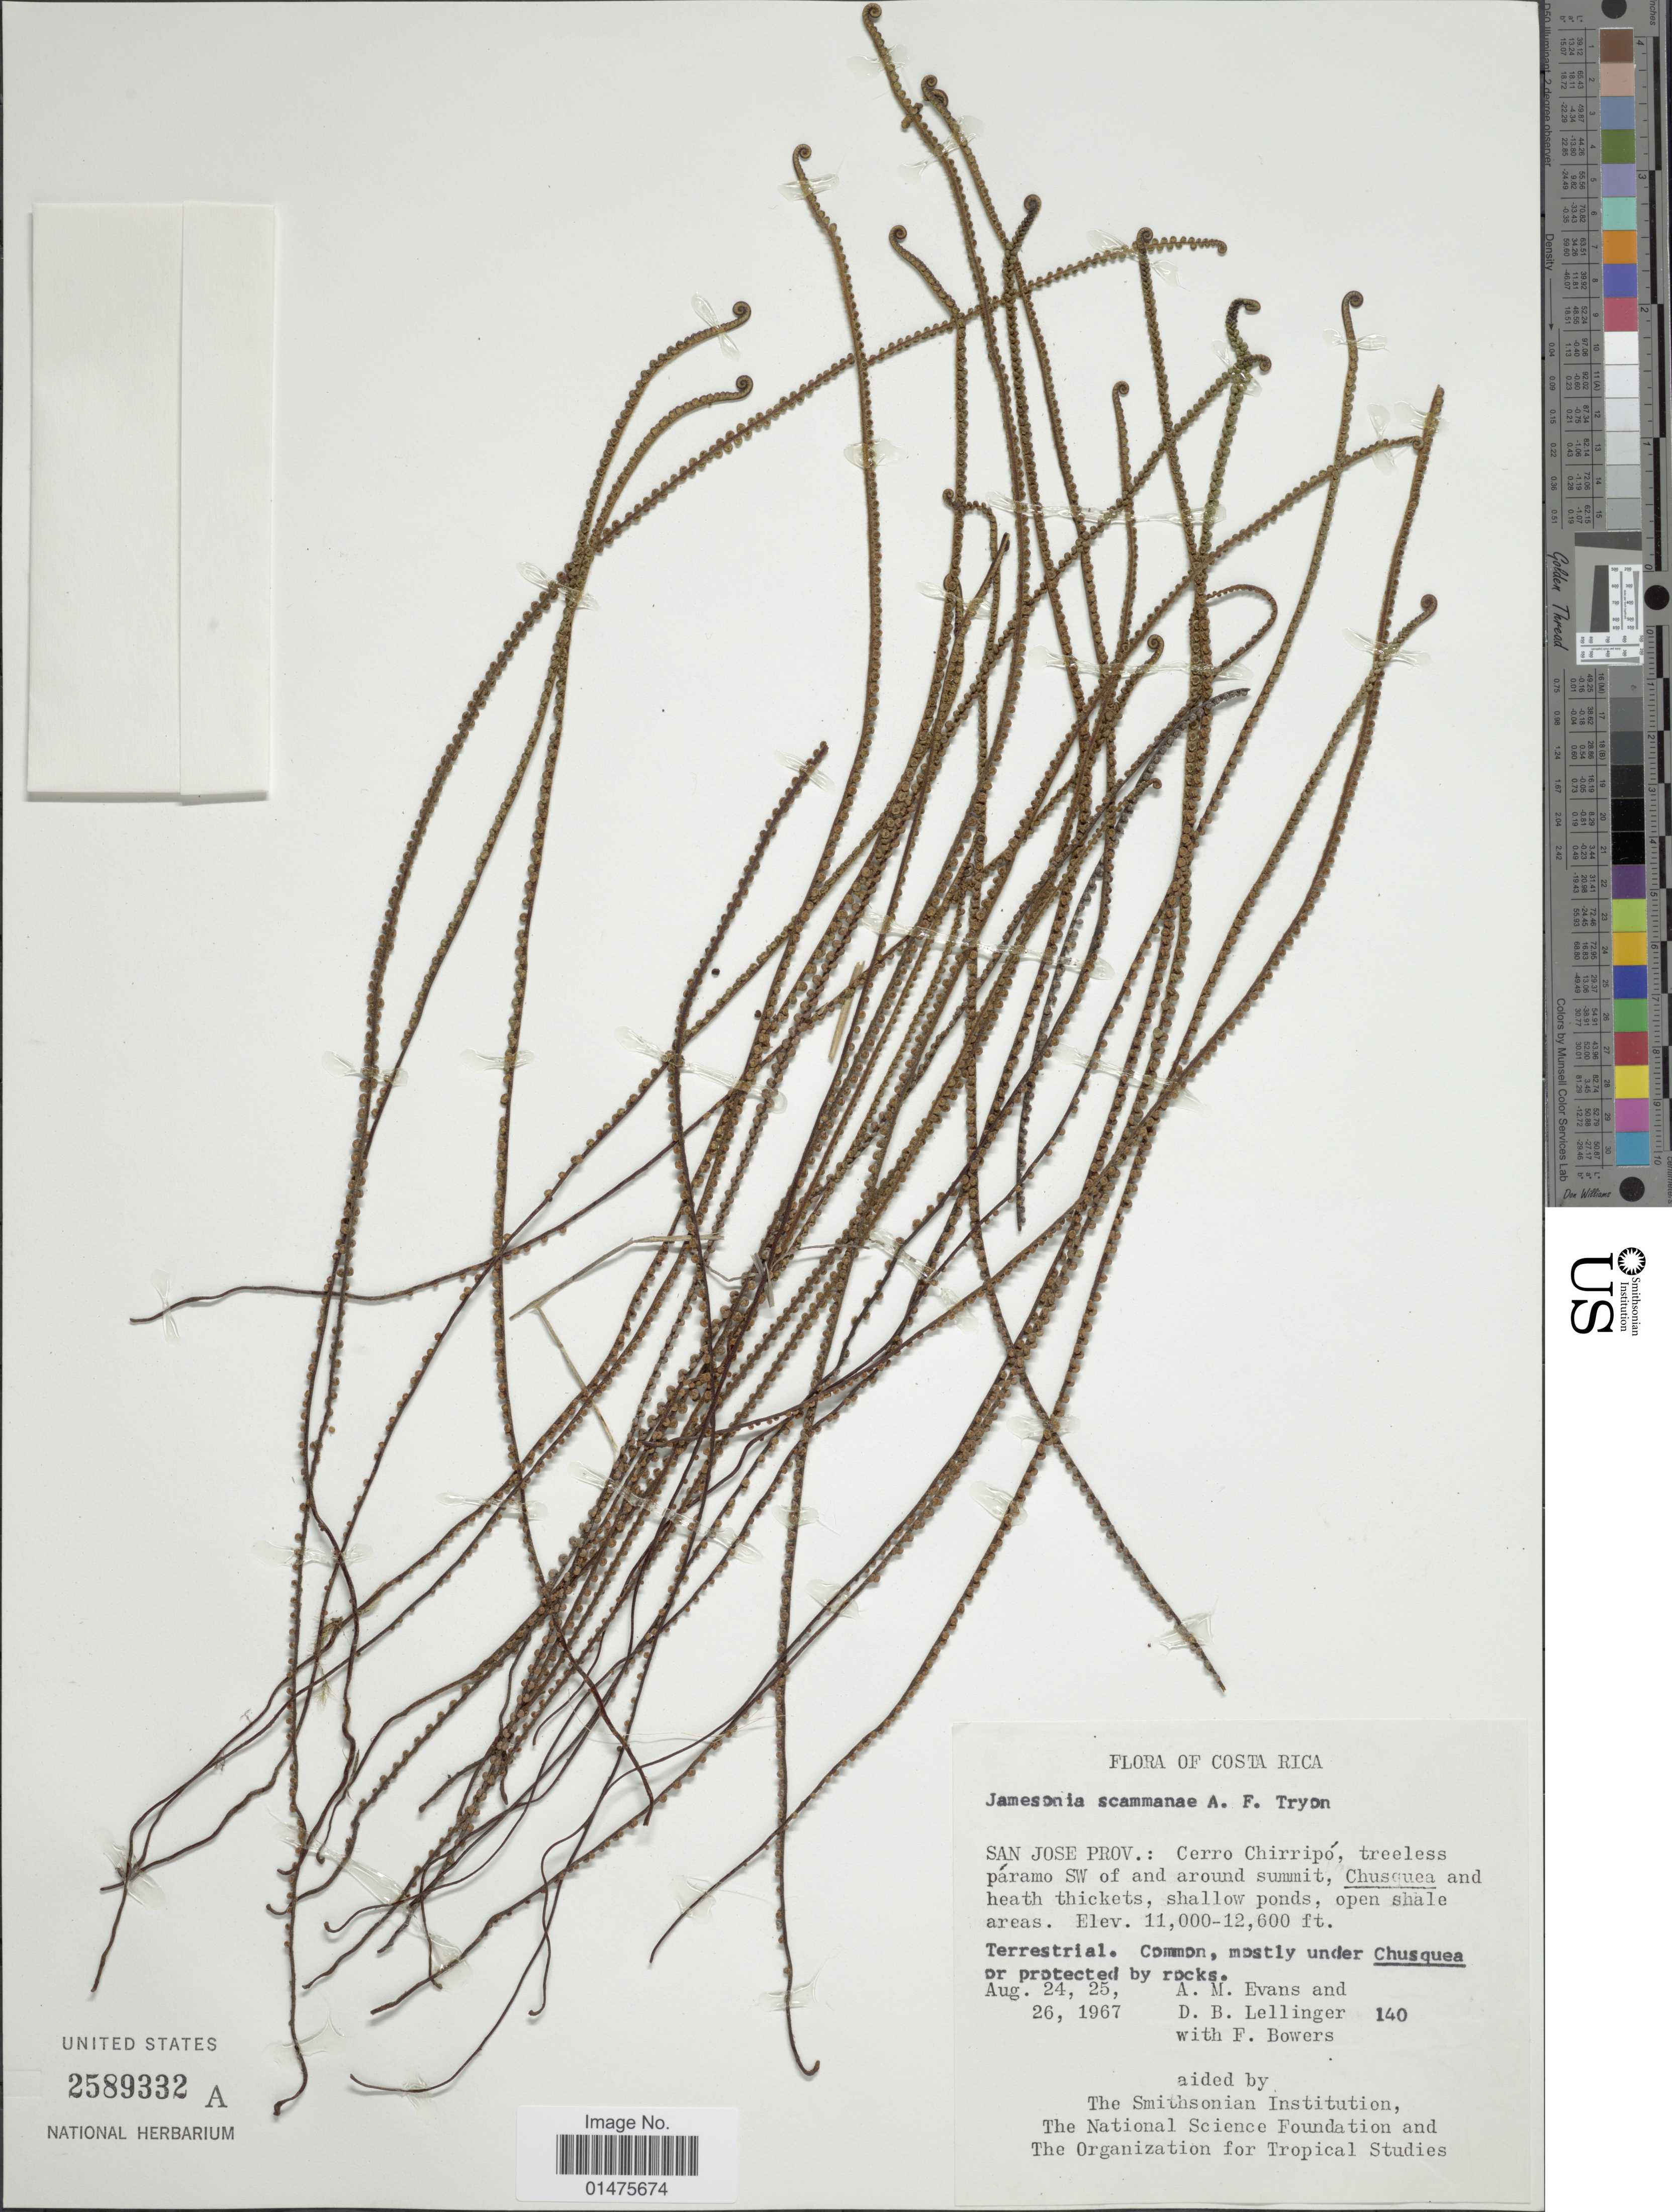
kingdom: Plantae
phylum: Tracheophyta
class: Polypodiopsida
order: Polypodiales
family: Pteridaceae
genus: Jamesonia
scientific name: Jamesonia scammanae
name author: A.F. Tryon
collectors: A. M. Evans, D. B. Lellinger & F. Bowers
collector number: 140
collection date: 1967-08-24/1967-08-26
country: Costa Rica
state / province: San José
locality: Cerro Chrripó, treeless páramo SW of and around summit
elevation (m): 3353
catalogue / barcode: US 2589332A